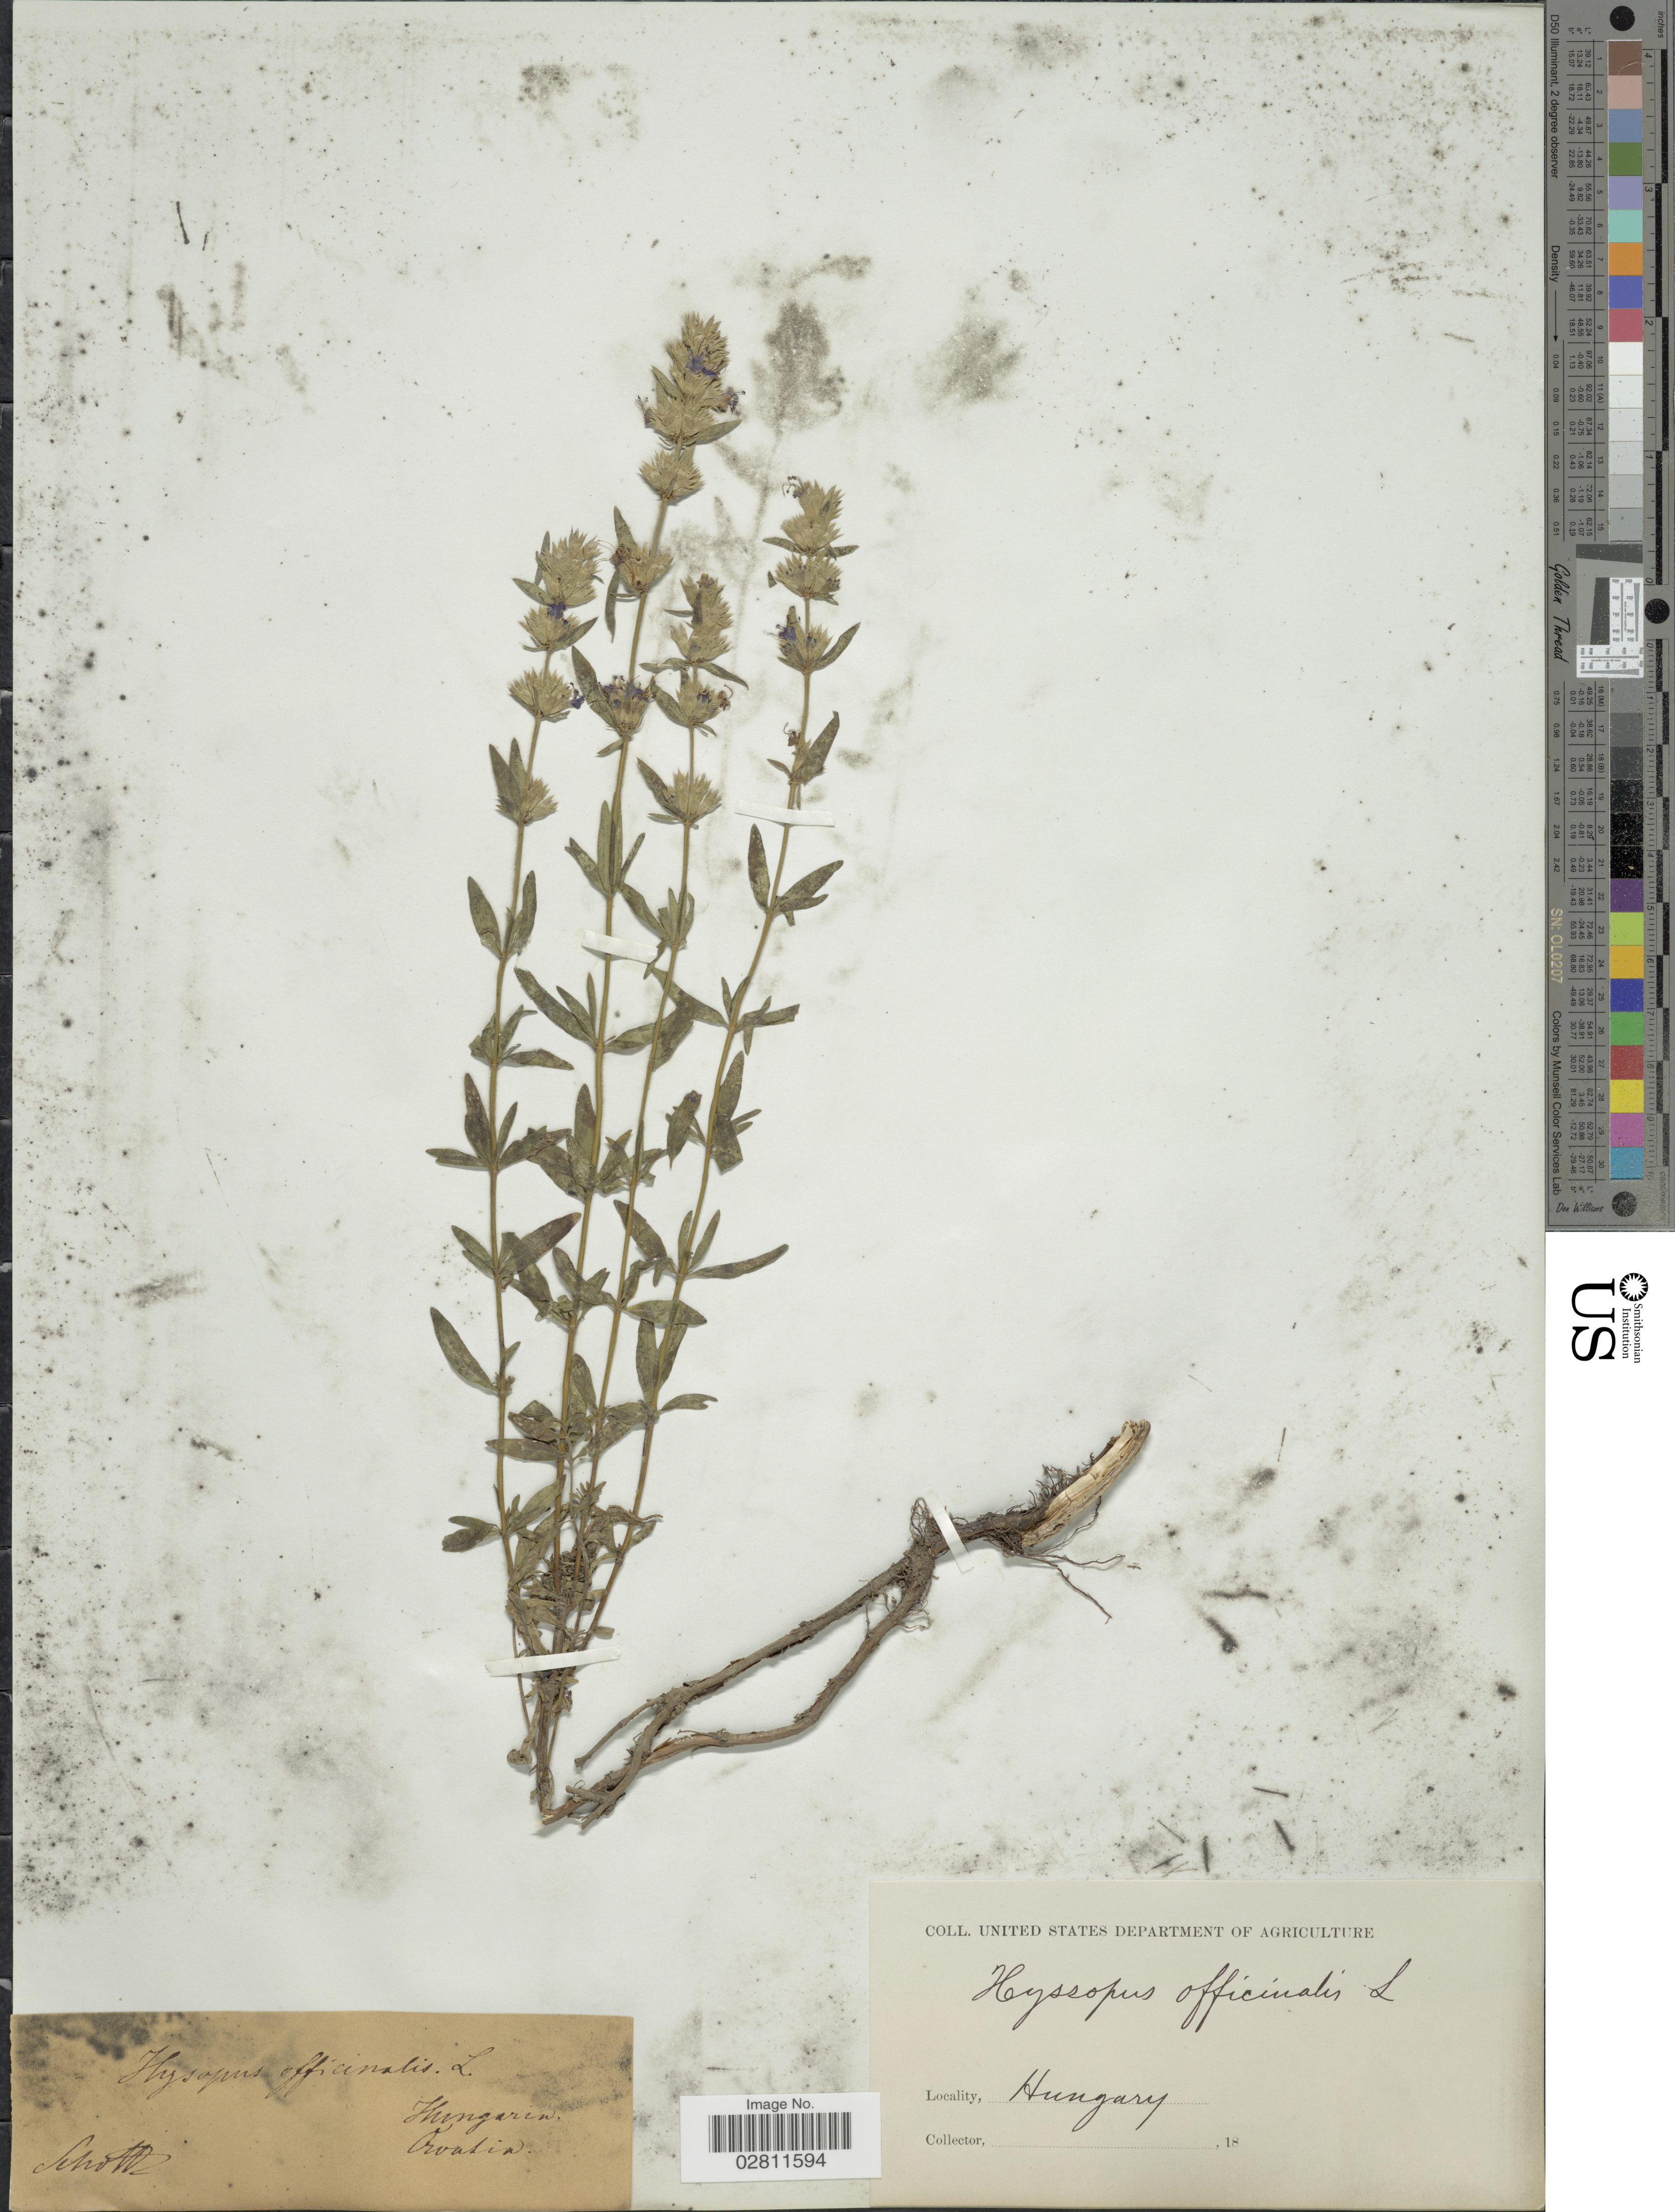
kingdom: Plantae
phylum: Tracheophyta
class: Magnoliopsida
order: Lamiales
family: Lamiaceae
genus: Hyssopus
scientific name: Hyssopus officinalis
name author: L.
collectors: Schott, --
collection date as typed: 18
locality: Hungaria. Croatia.